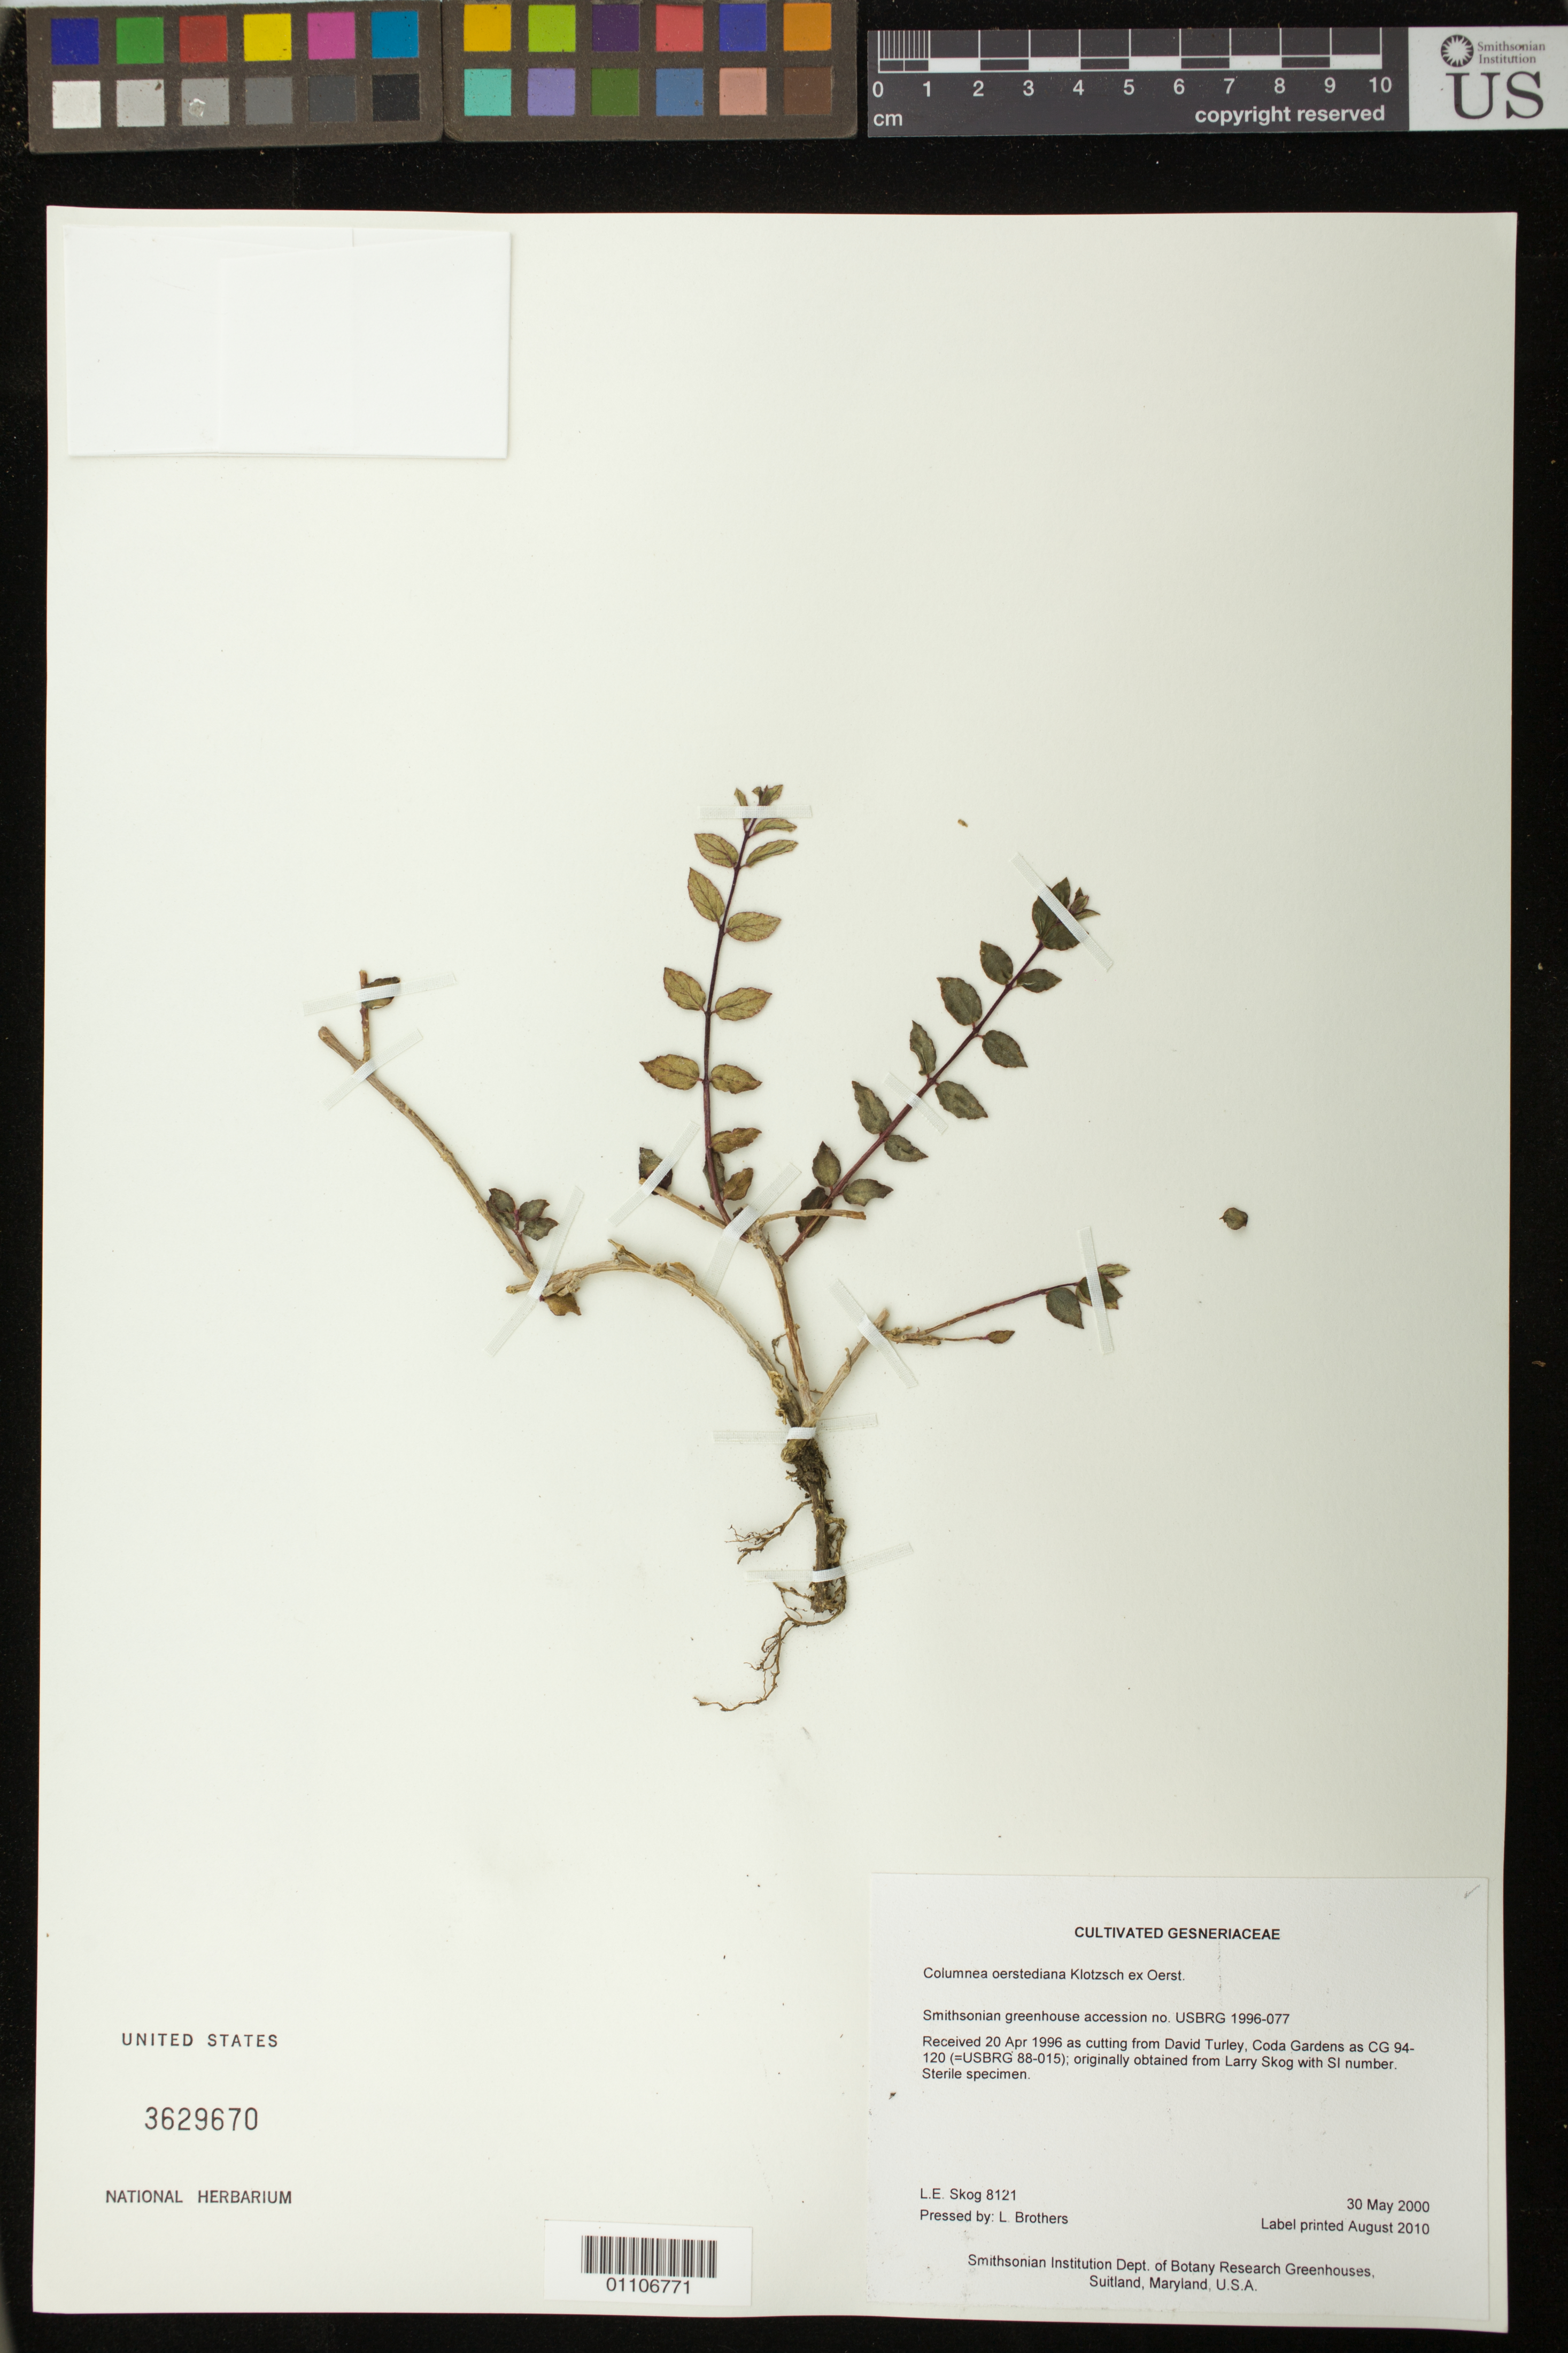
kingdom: Plantae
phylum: Tracheophyta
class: Magnoliopsida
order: Lamiales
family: Gesneriaceae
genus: Columnea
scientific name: Columnea oerstediana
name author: Klotzsch ex Oerst.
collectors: L. E. Skog & L. Brothers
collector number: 8121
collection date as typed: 30 May 2000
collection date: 2000-05-30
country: United States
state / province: Maryland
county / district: Prince George's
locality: Smithsonian Institution Dept. of Botany Research Greenhouses, Suitland, Maryland, U.S.A.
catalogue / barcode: US 3629670